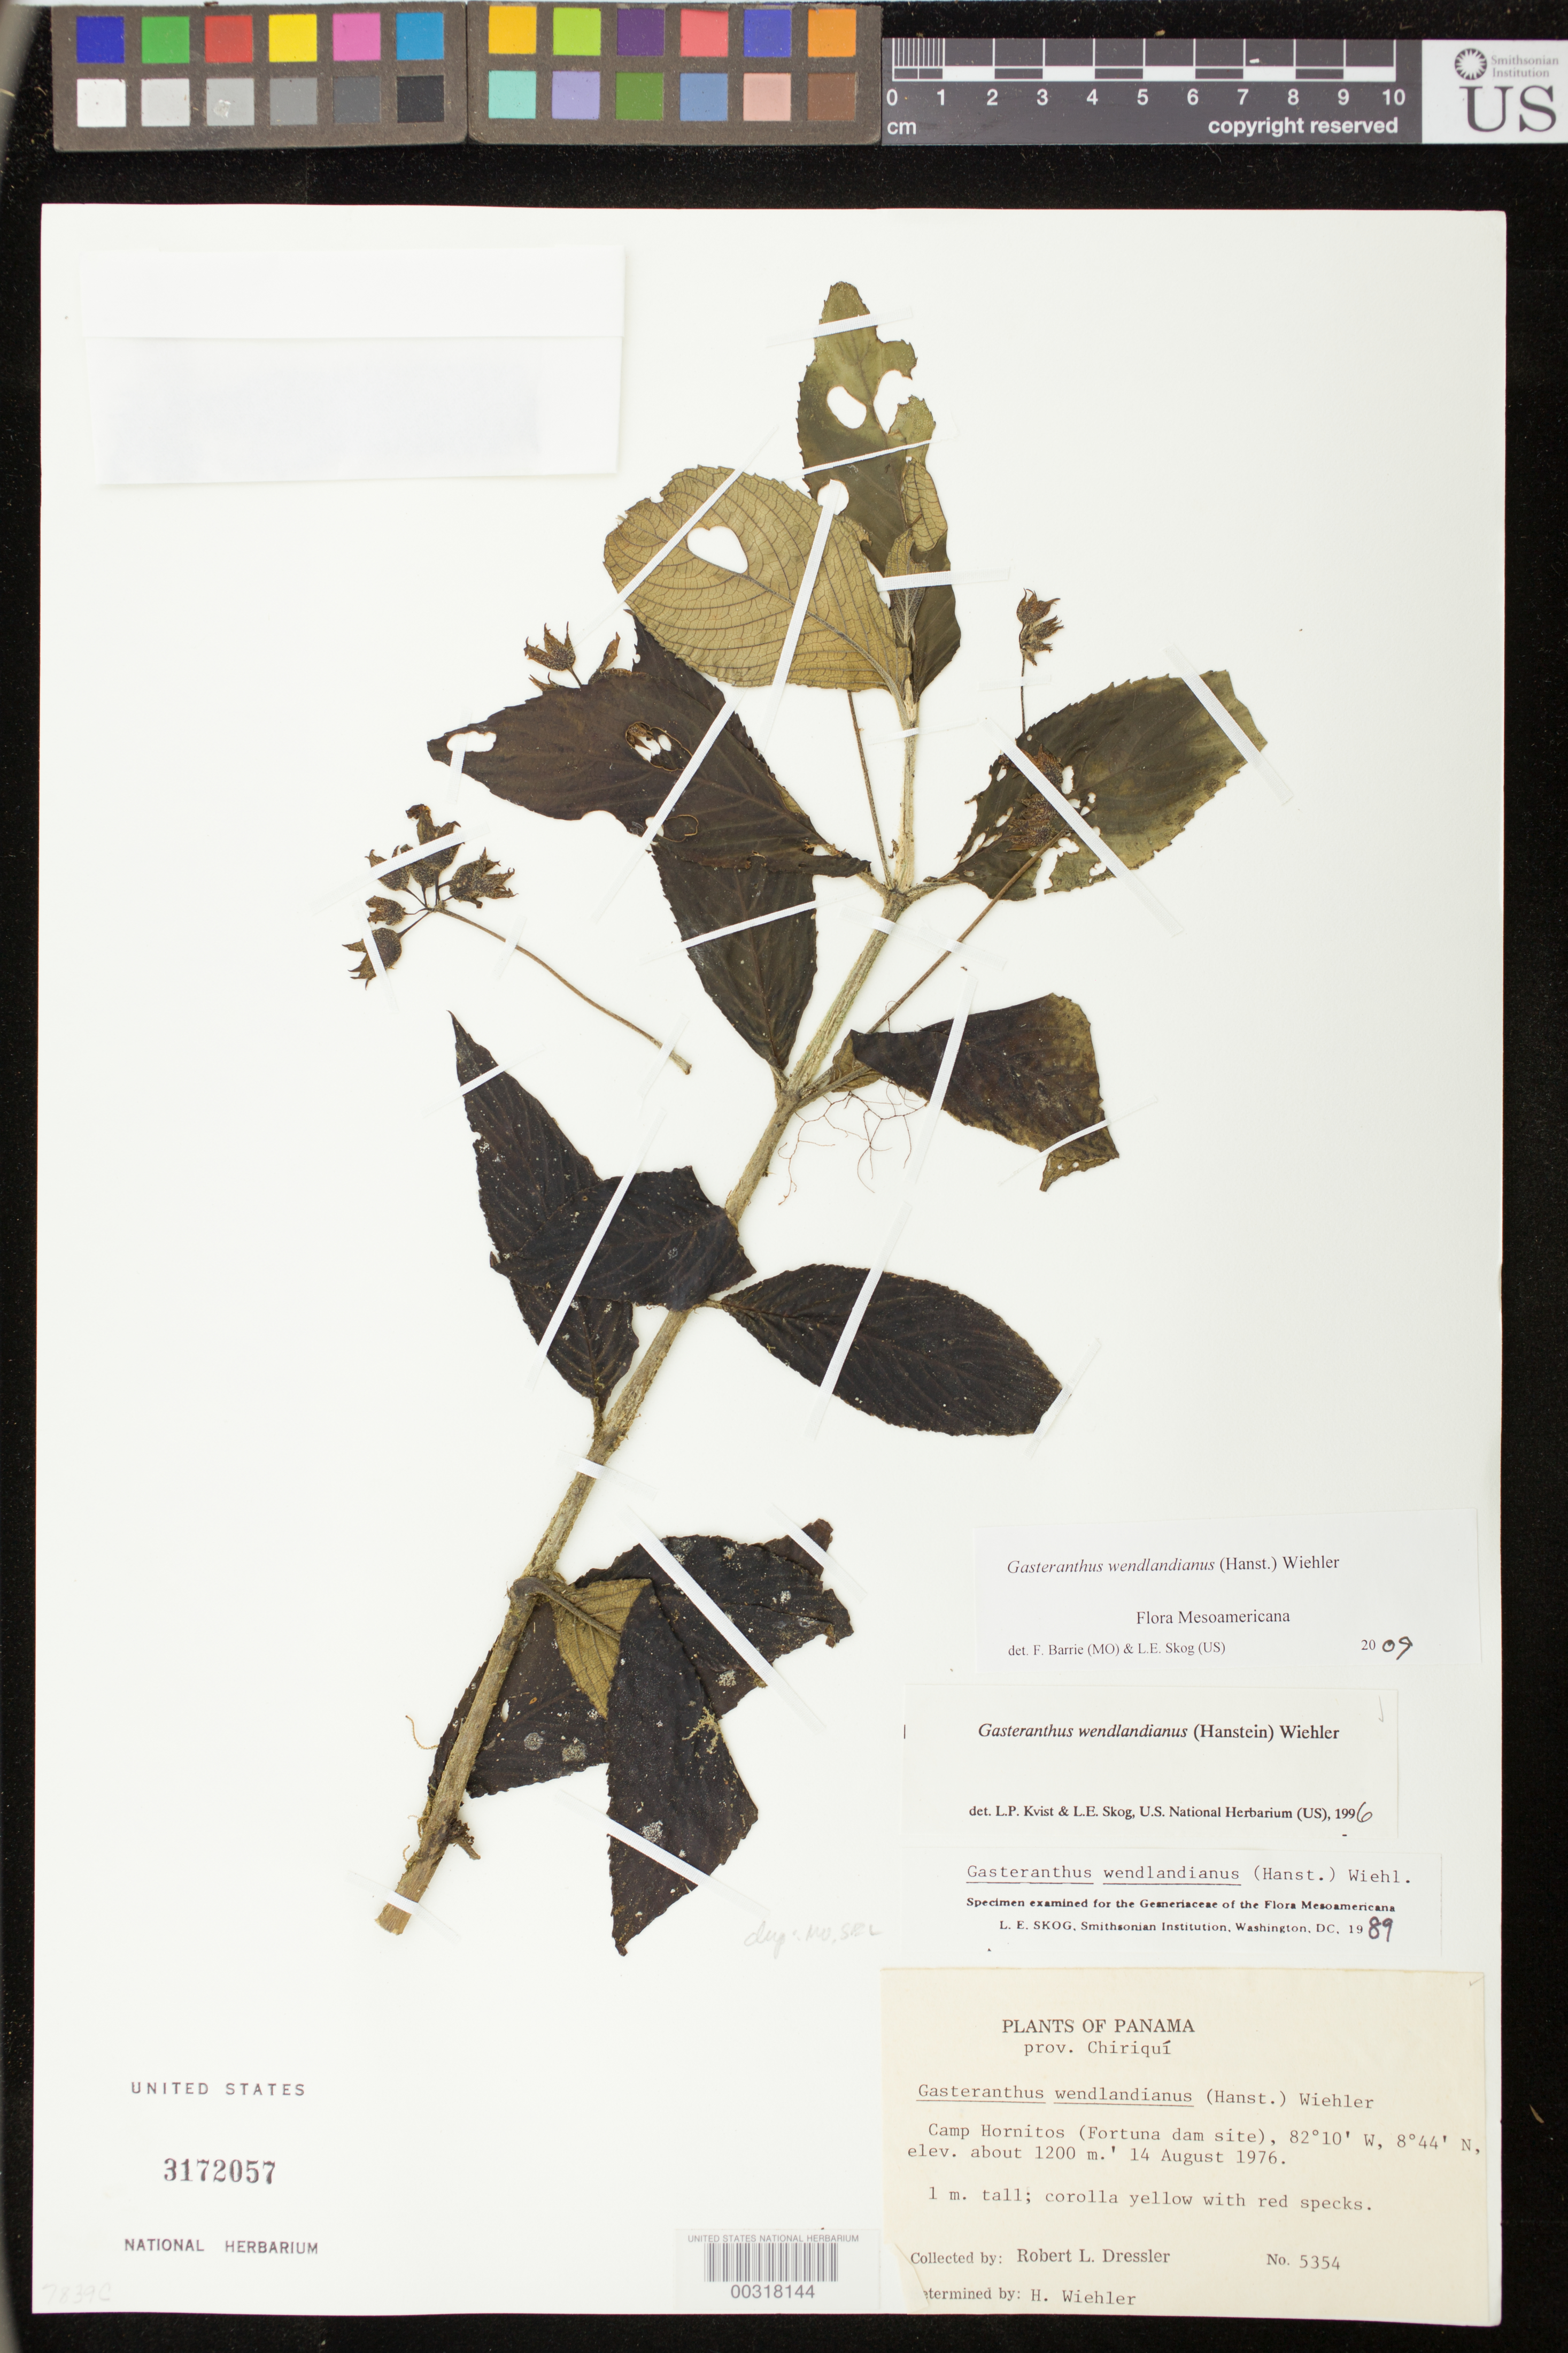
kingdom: Plantae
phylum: Tracheophyta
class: Magnoliopsida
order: Lamiales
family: Gesneriaceae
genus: Gasteranthus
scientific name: Gasteranthus wendlandianus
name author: (Hanst.) Wiehler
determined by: Skog, Laurence E.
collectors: R. Dressler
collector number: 5354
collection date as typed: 14 Aug 1976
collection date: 1976-08-14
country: Panama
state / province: Chiriquí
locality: Camp Hornitos (Fortuna dam site)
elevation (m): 1200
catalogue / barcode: US 3172057